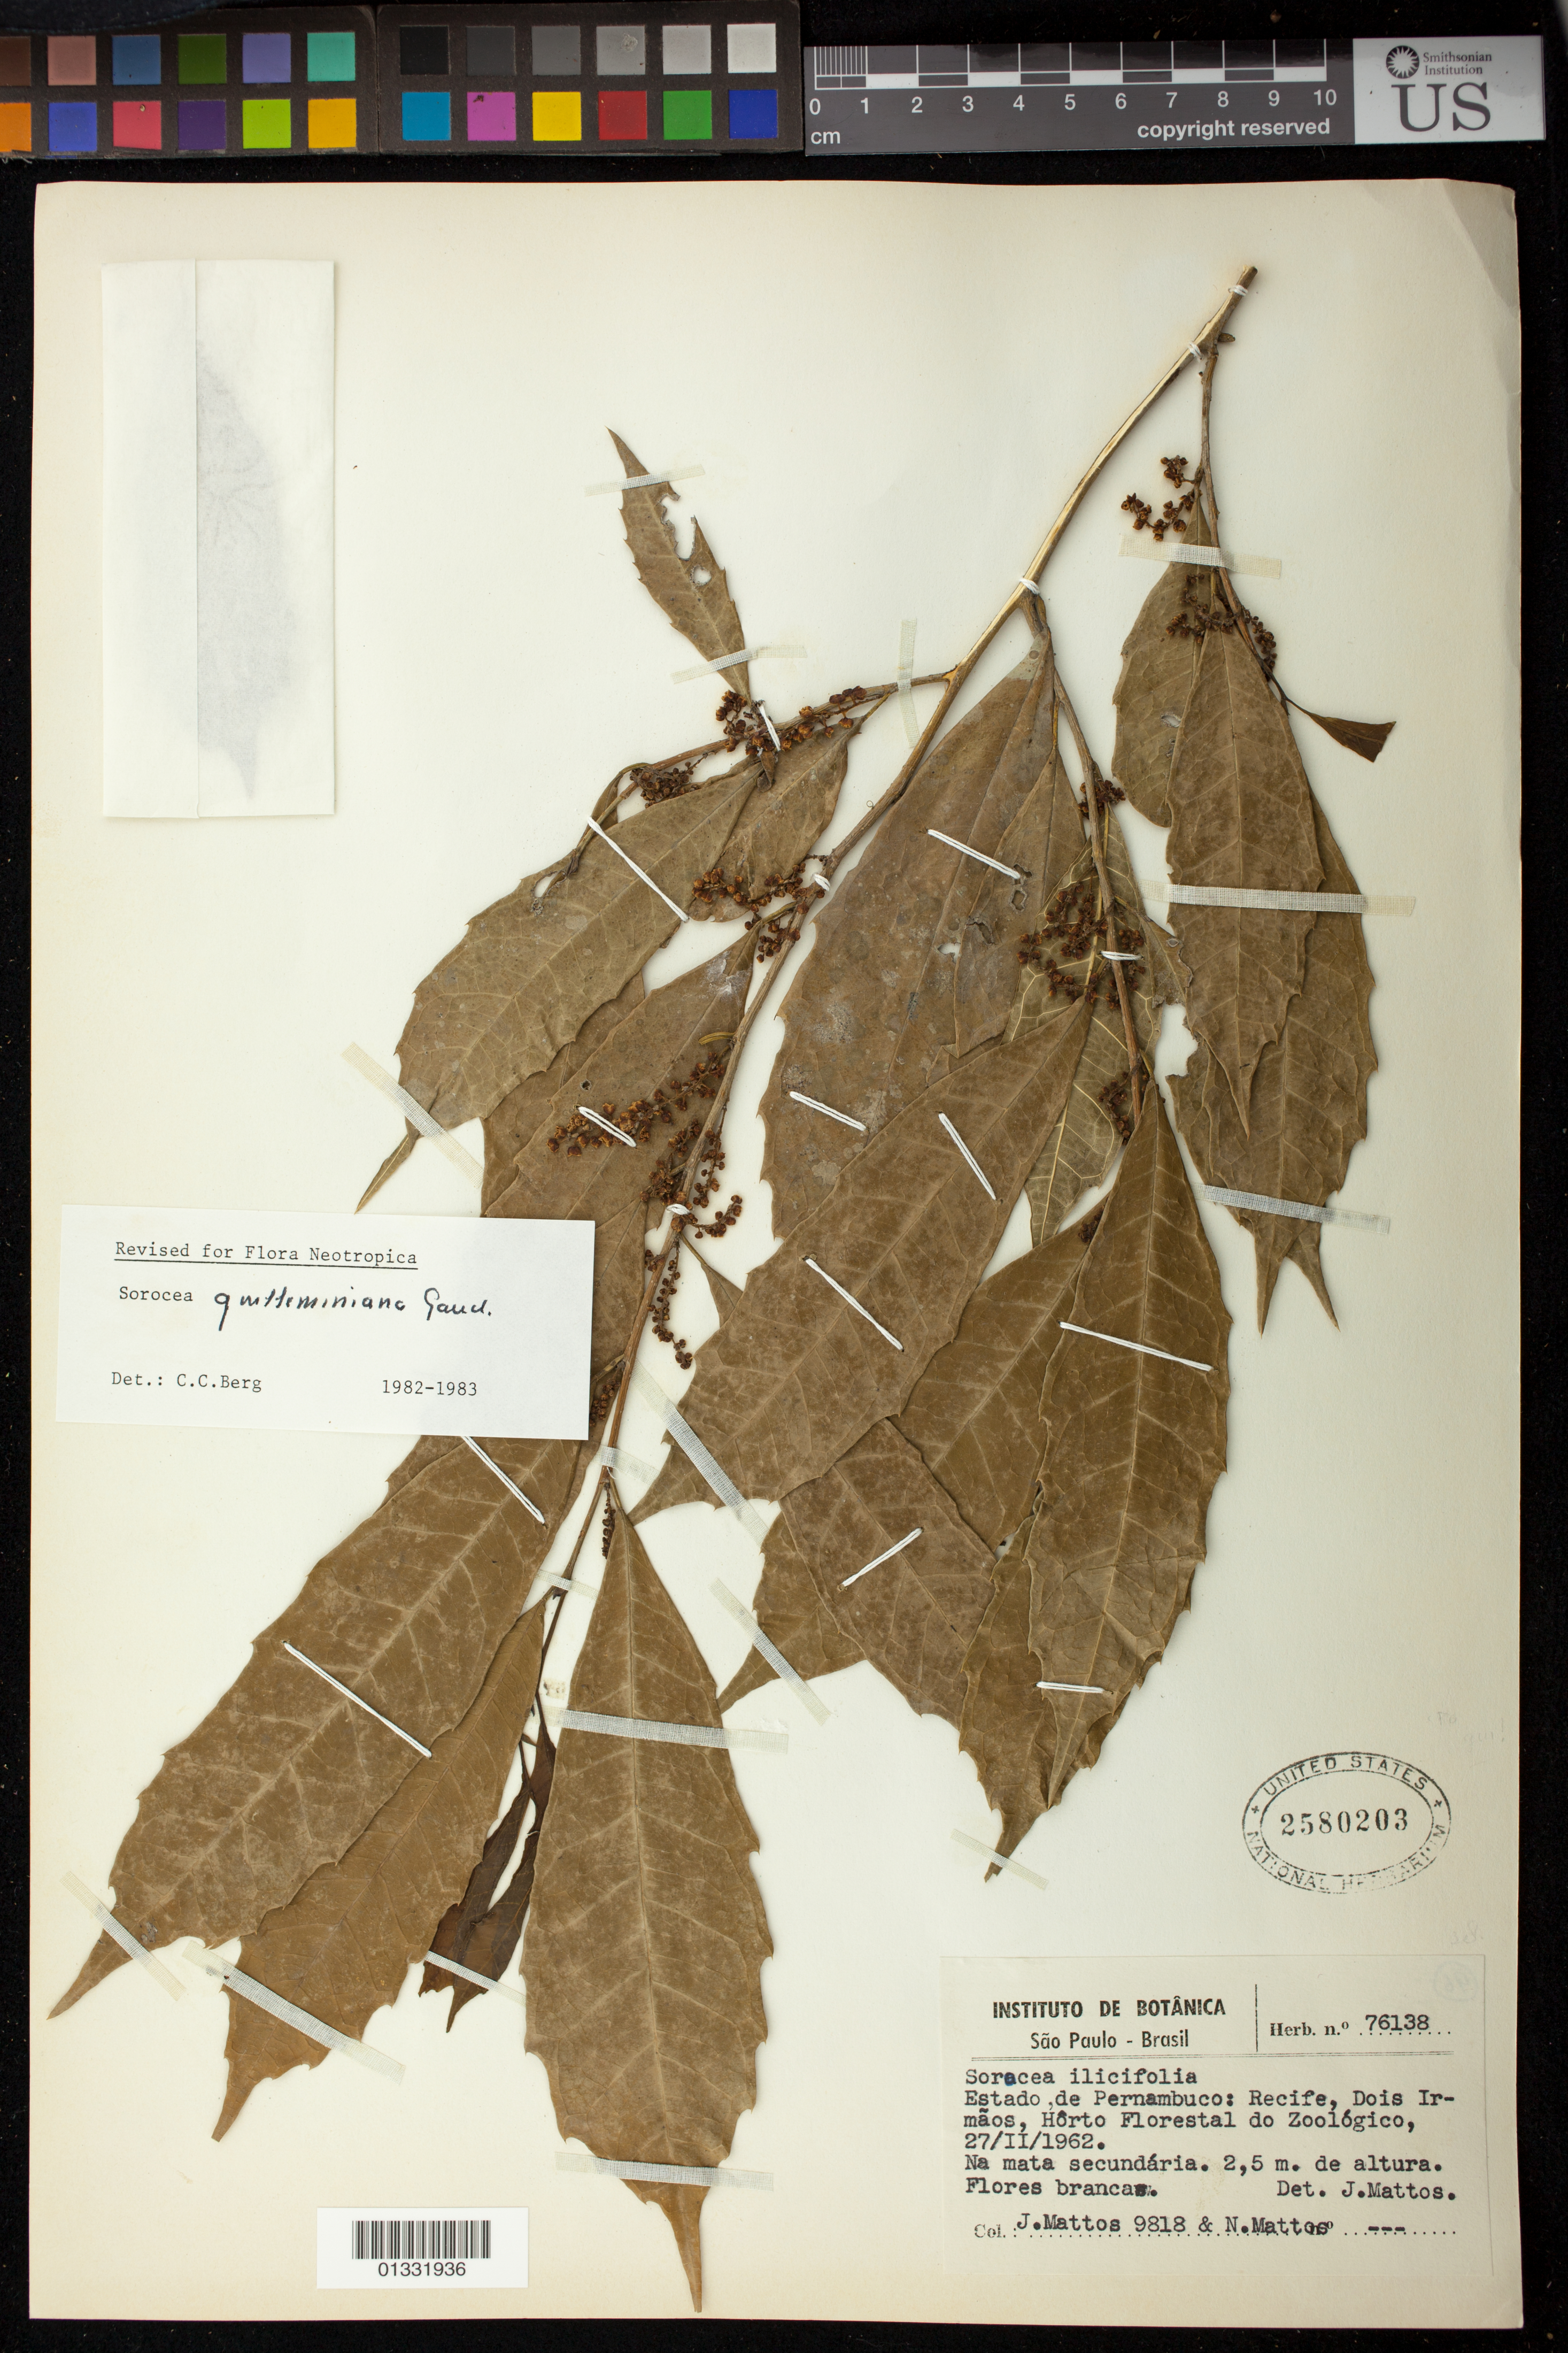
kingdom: Plantae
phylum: Tracheophyta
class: Magnoliopsida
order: Rosales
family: Moraceae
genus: Sorocea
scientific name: Sorocea guilleminiana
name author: Gaudich.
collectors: J. R. de Mattos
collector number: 9818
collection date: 1962-02-27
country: Brazil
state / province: Pernambuco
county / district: Recife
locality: Dois Irmãos, Horto Florestal do Zoologico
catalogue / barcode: US 2580203